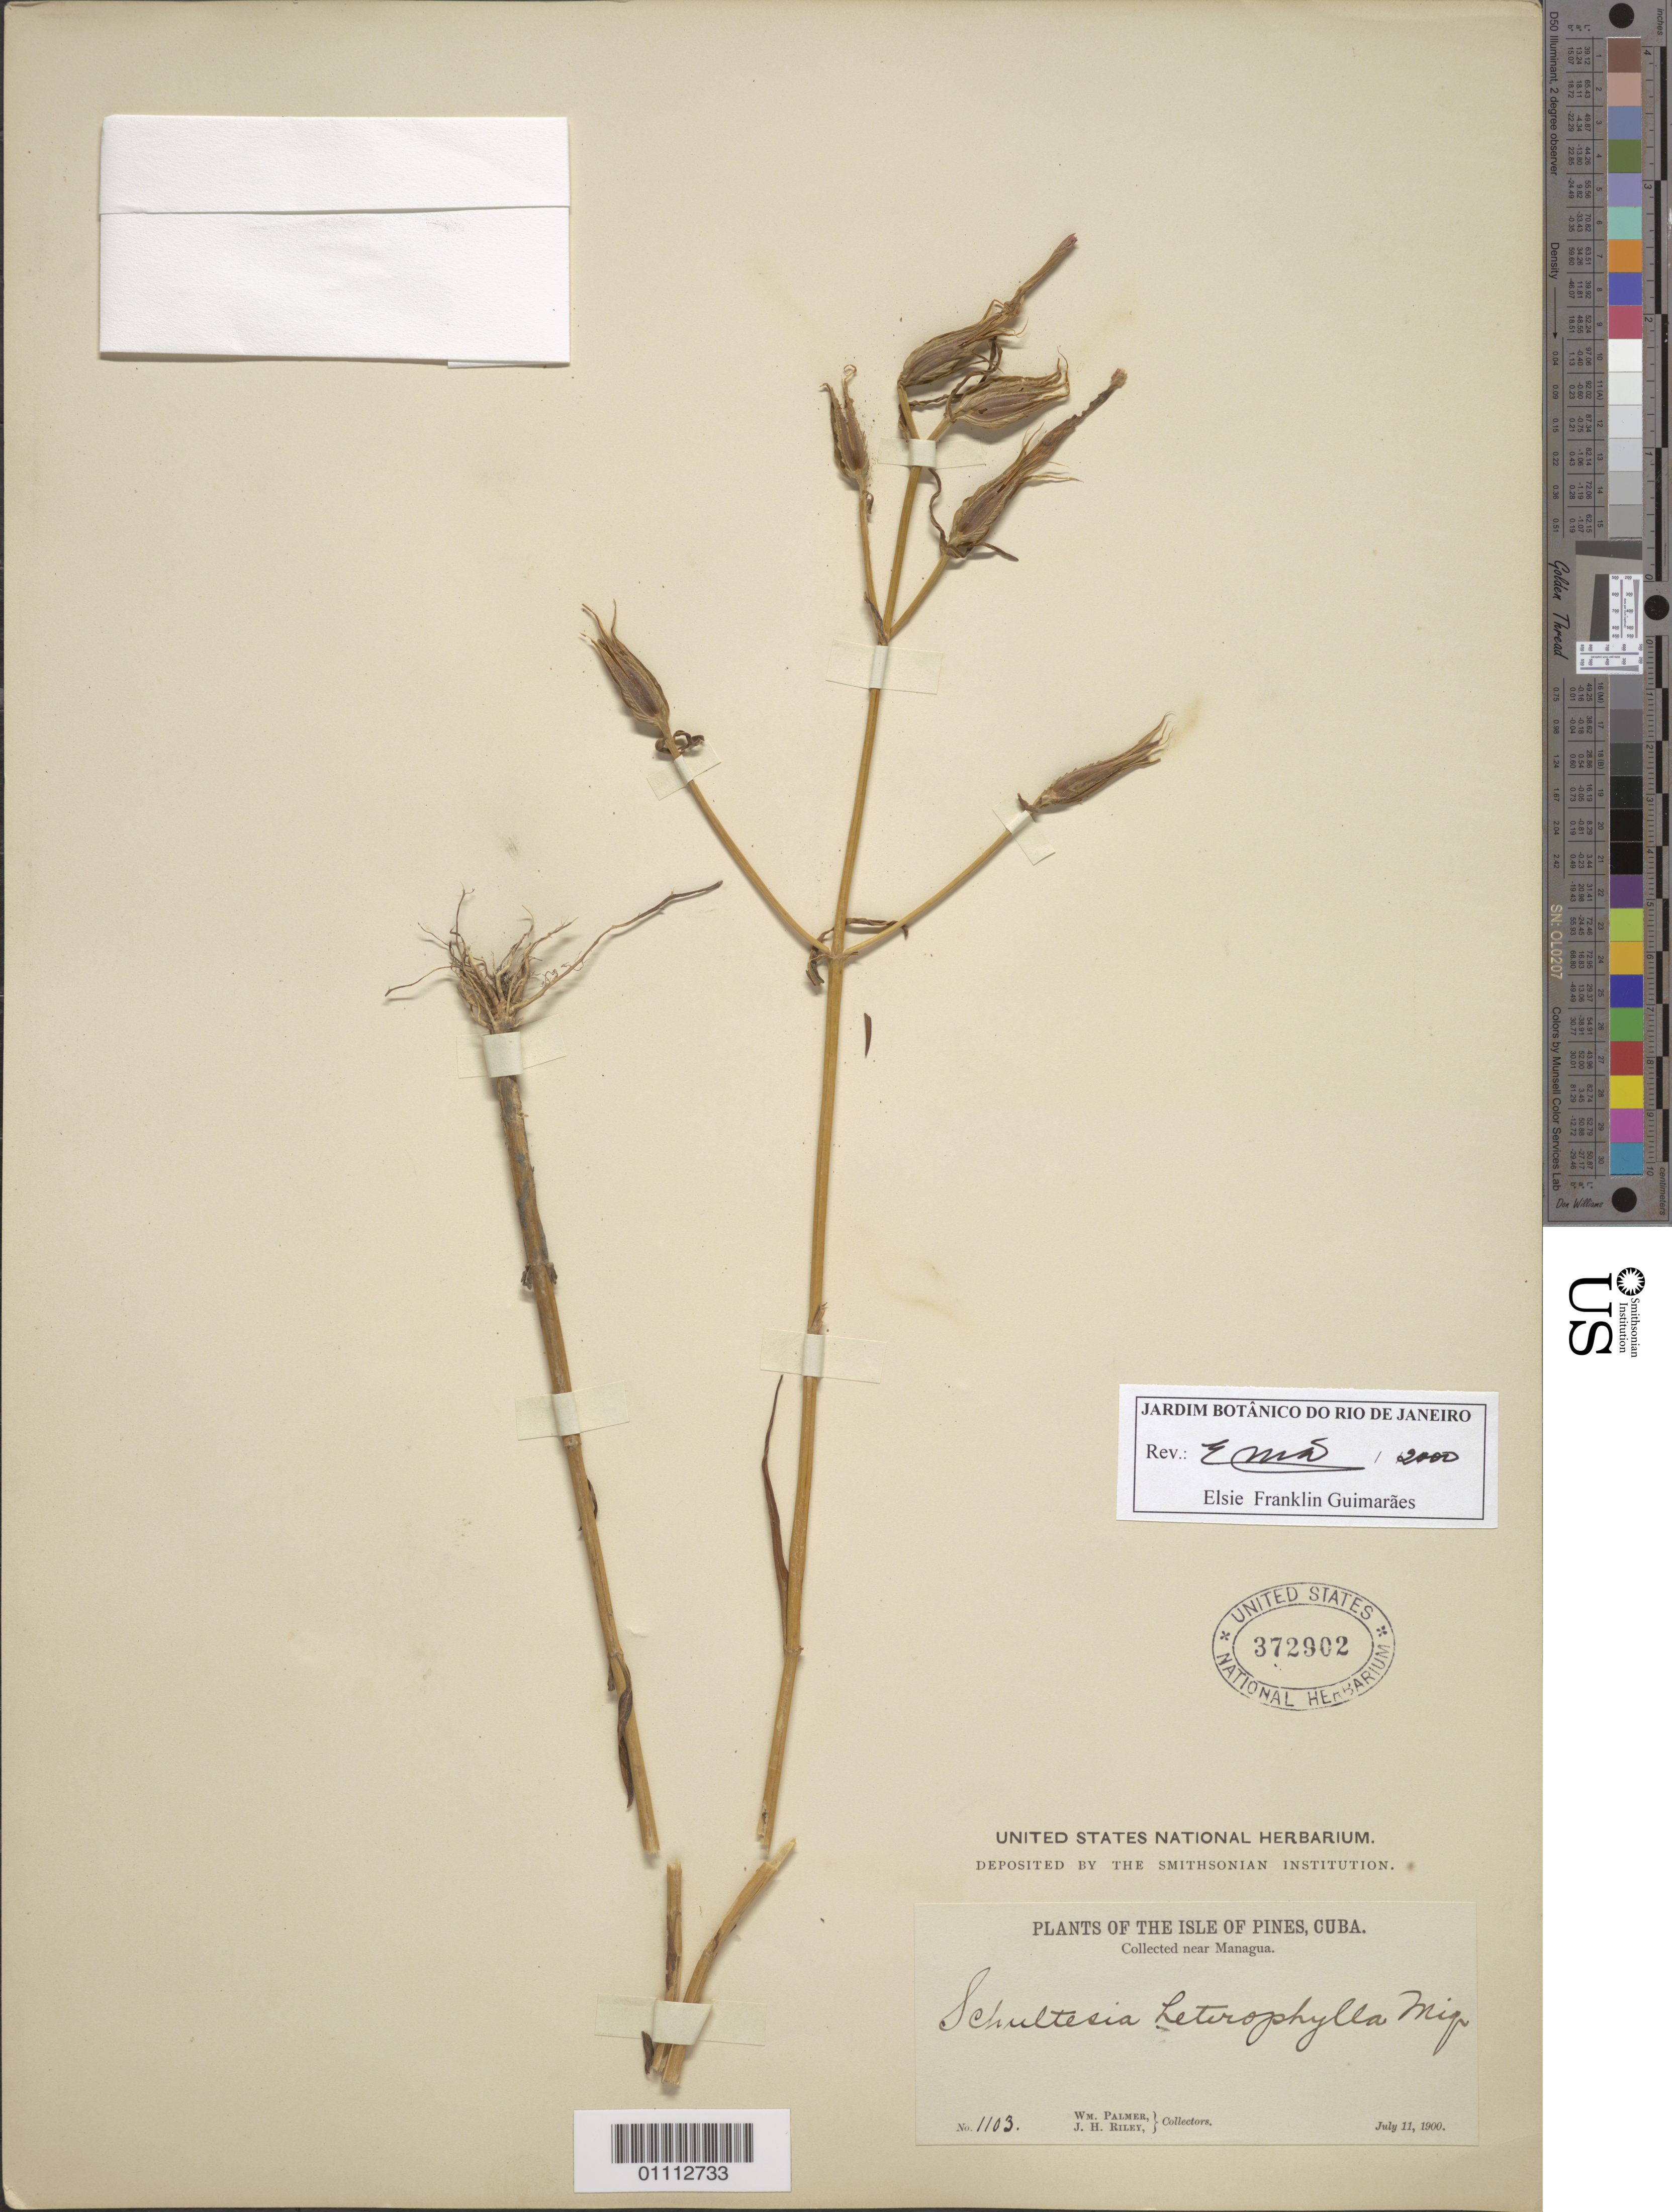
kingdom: Plantae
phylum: Tracheophyta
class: Magnoliopsida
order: Gentianales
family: Gentianaceae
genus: Schultesia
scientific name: Schultesia heterophylla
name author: Miq.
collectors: W. Palmer & J. H. Riley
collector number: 1103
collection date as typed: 11 Jul 1900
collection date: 1900-07-11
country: Cuba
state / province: Isla de La Juventud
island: Isla de la Juventud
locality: Isle of Pines, Collected near Managua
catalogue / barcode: US 372902